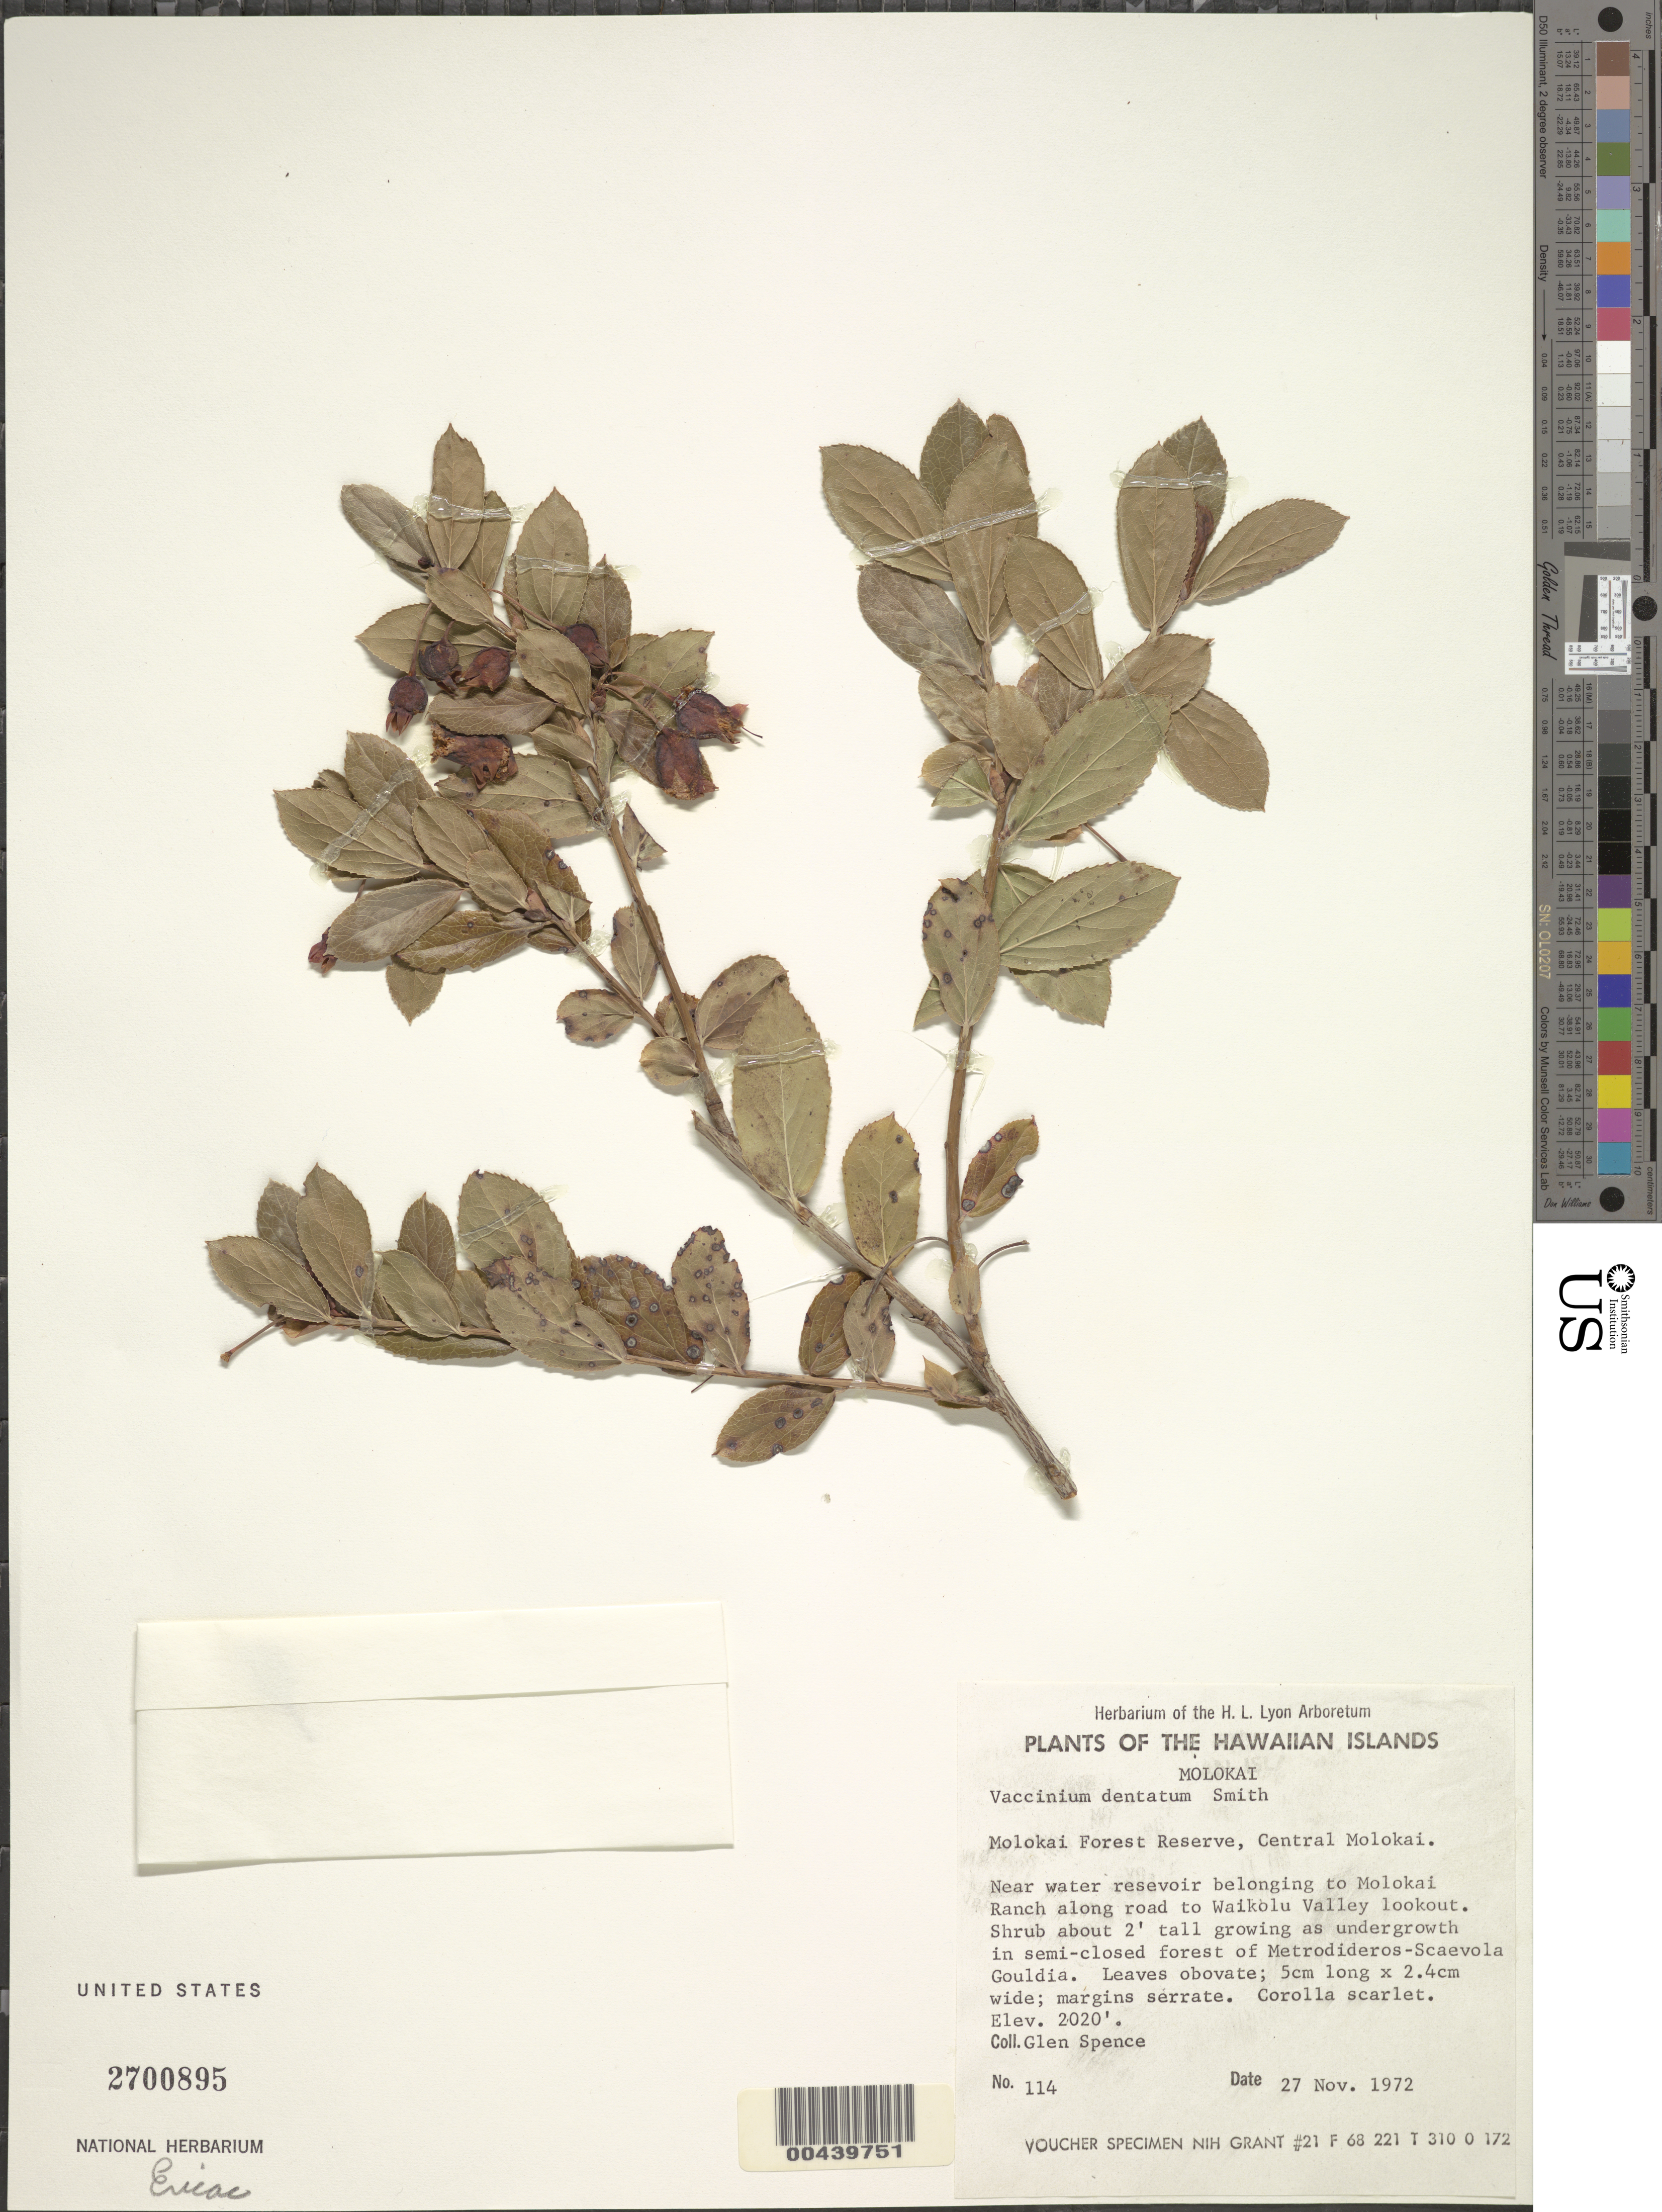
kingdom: Plantae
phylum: Tracheophyta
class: Magnoliopsida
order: Ericales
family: Ericaceae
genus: Vaccinium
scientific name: Vaccinium dentatum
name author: Sm.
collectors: G. Spence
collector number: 114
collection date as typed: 27 Nov 1972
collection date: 1972-11-27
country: United States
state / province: Hawaii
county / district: Maui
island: Moloka'i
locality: Molokai Forest Reserve, Central Molokai. Near water reservoir belonging to Molokai Ranch along road to Waikolu Valley lookout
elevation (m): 616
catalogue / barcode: US 2700895